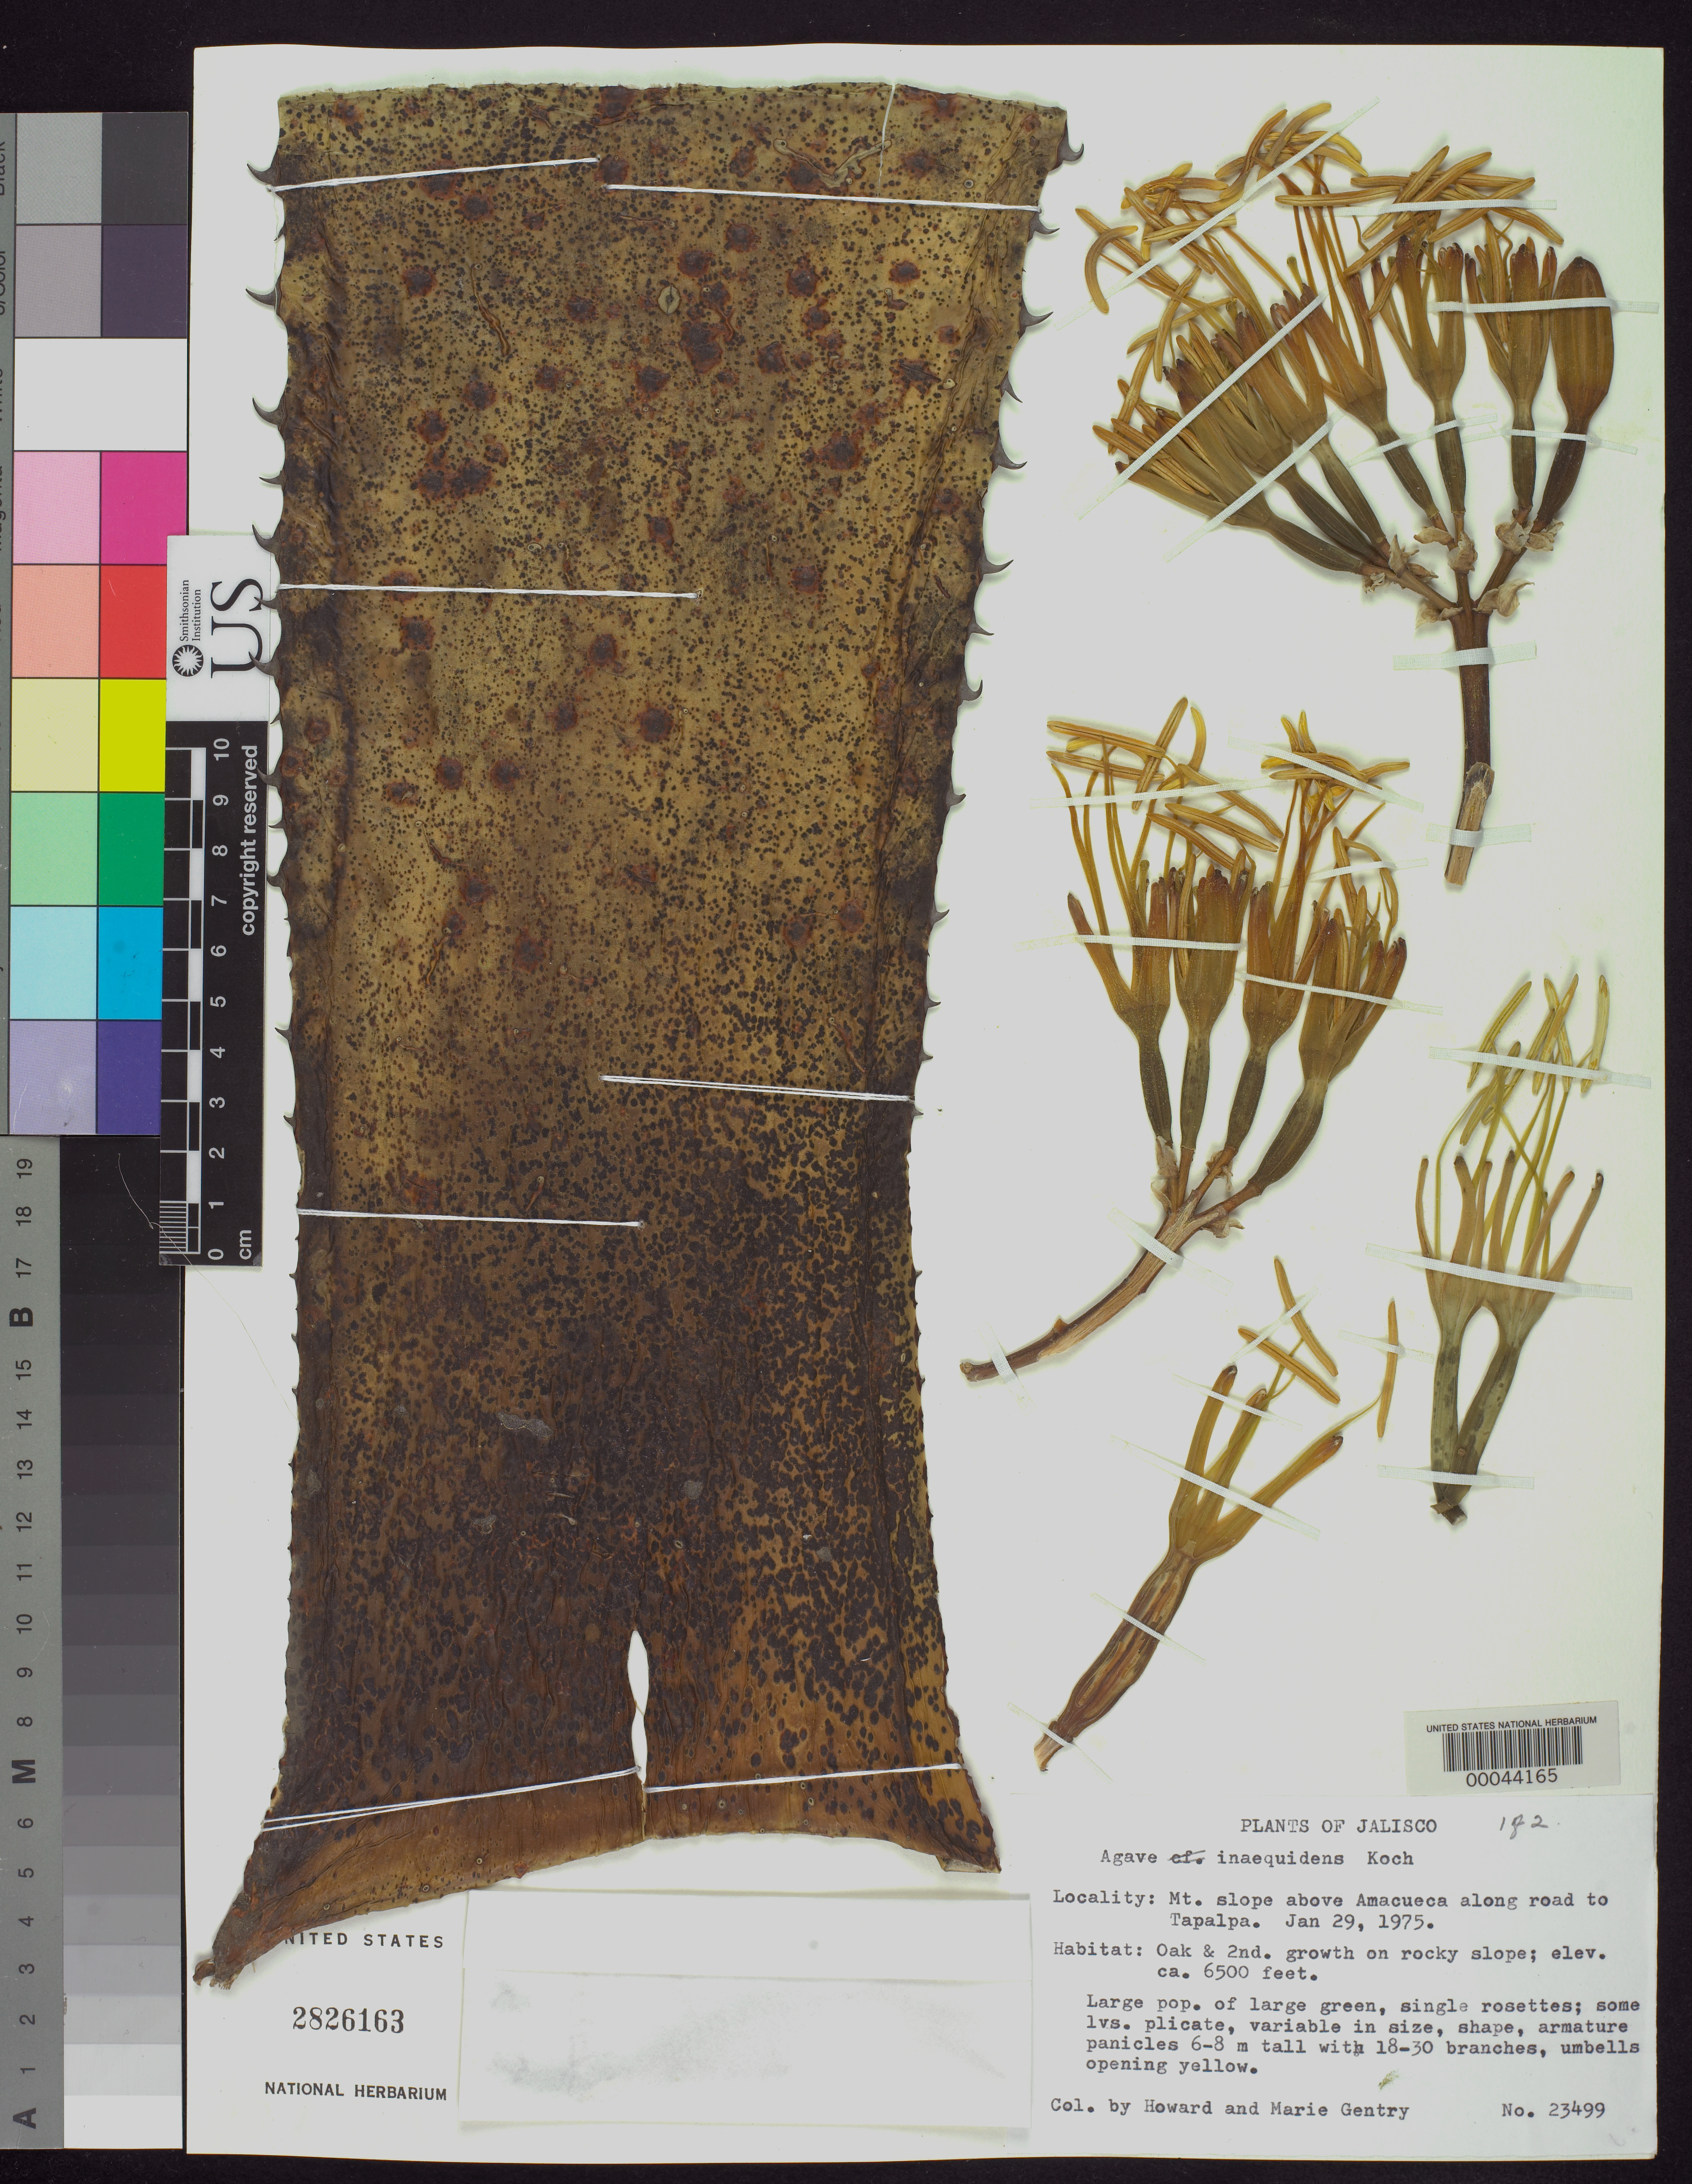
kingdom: Plantae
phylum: Tracheophyta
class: Liliopsida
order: Asparagales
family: Asparagaceae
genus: Agave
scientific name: Agave inaequidens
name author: K. Koch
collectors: H. S. Gentry & M. Gentry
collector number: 23499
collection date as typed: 29 Jan 1975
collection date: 1975-01-29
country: Mexico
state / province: Jalisco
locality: Mountain slope above Amacueca along road to Tapalpa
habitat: Oak & 2nd growth on rocky slope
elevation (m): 1981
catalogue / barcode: US 2826163